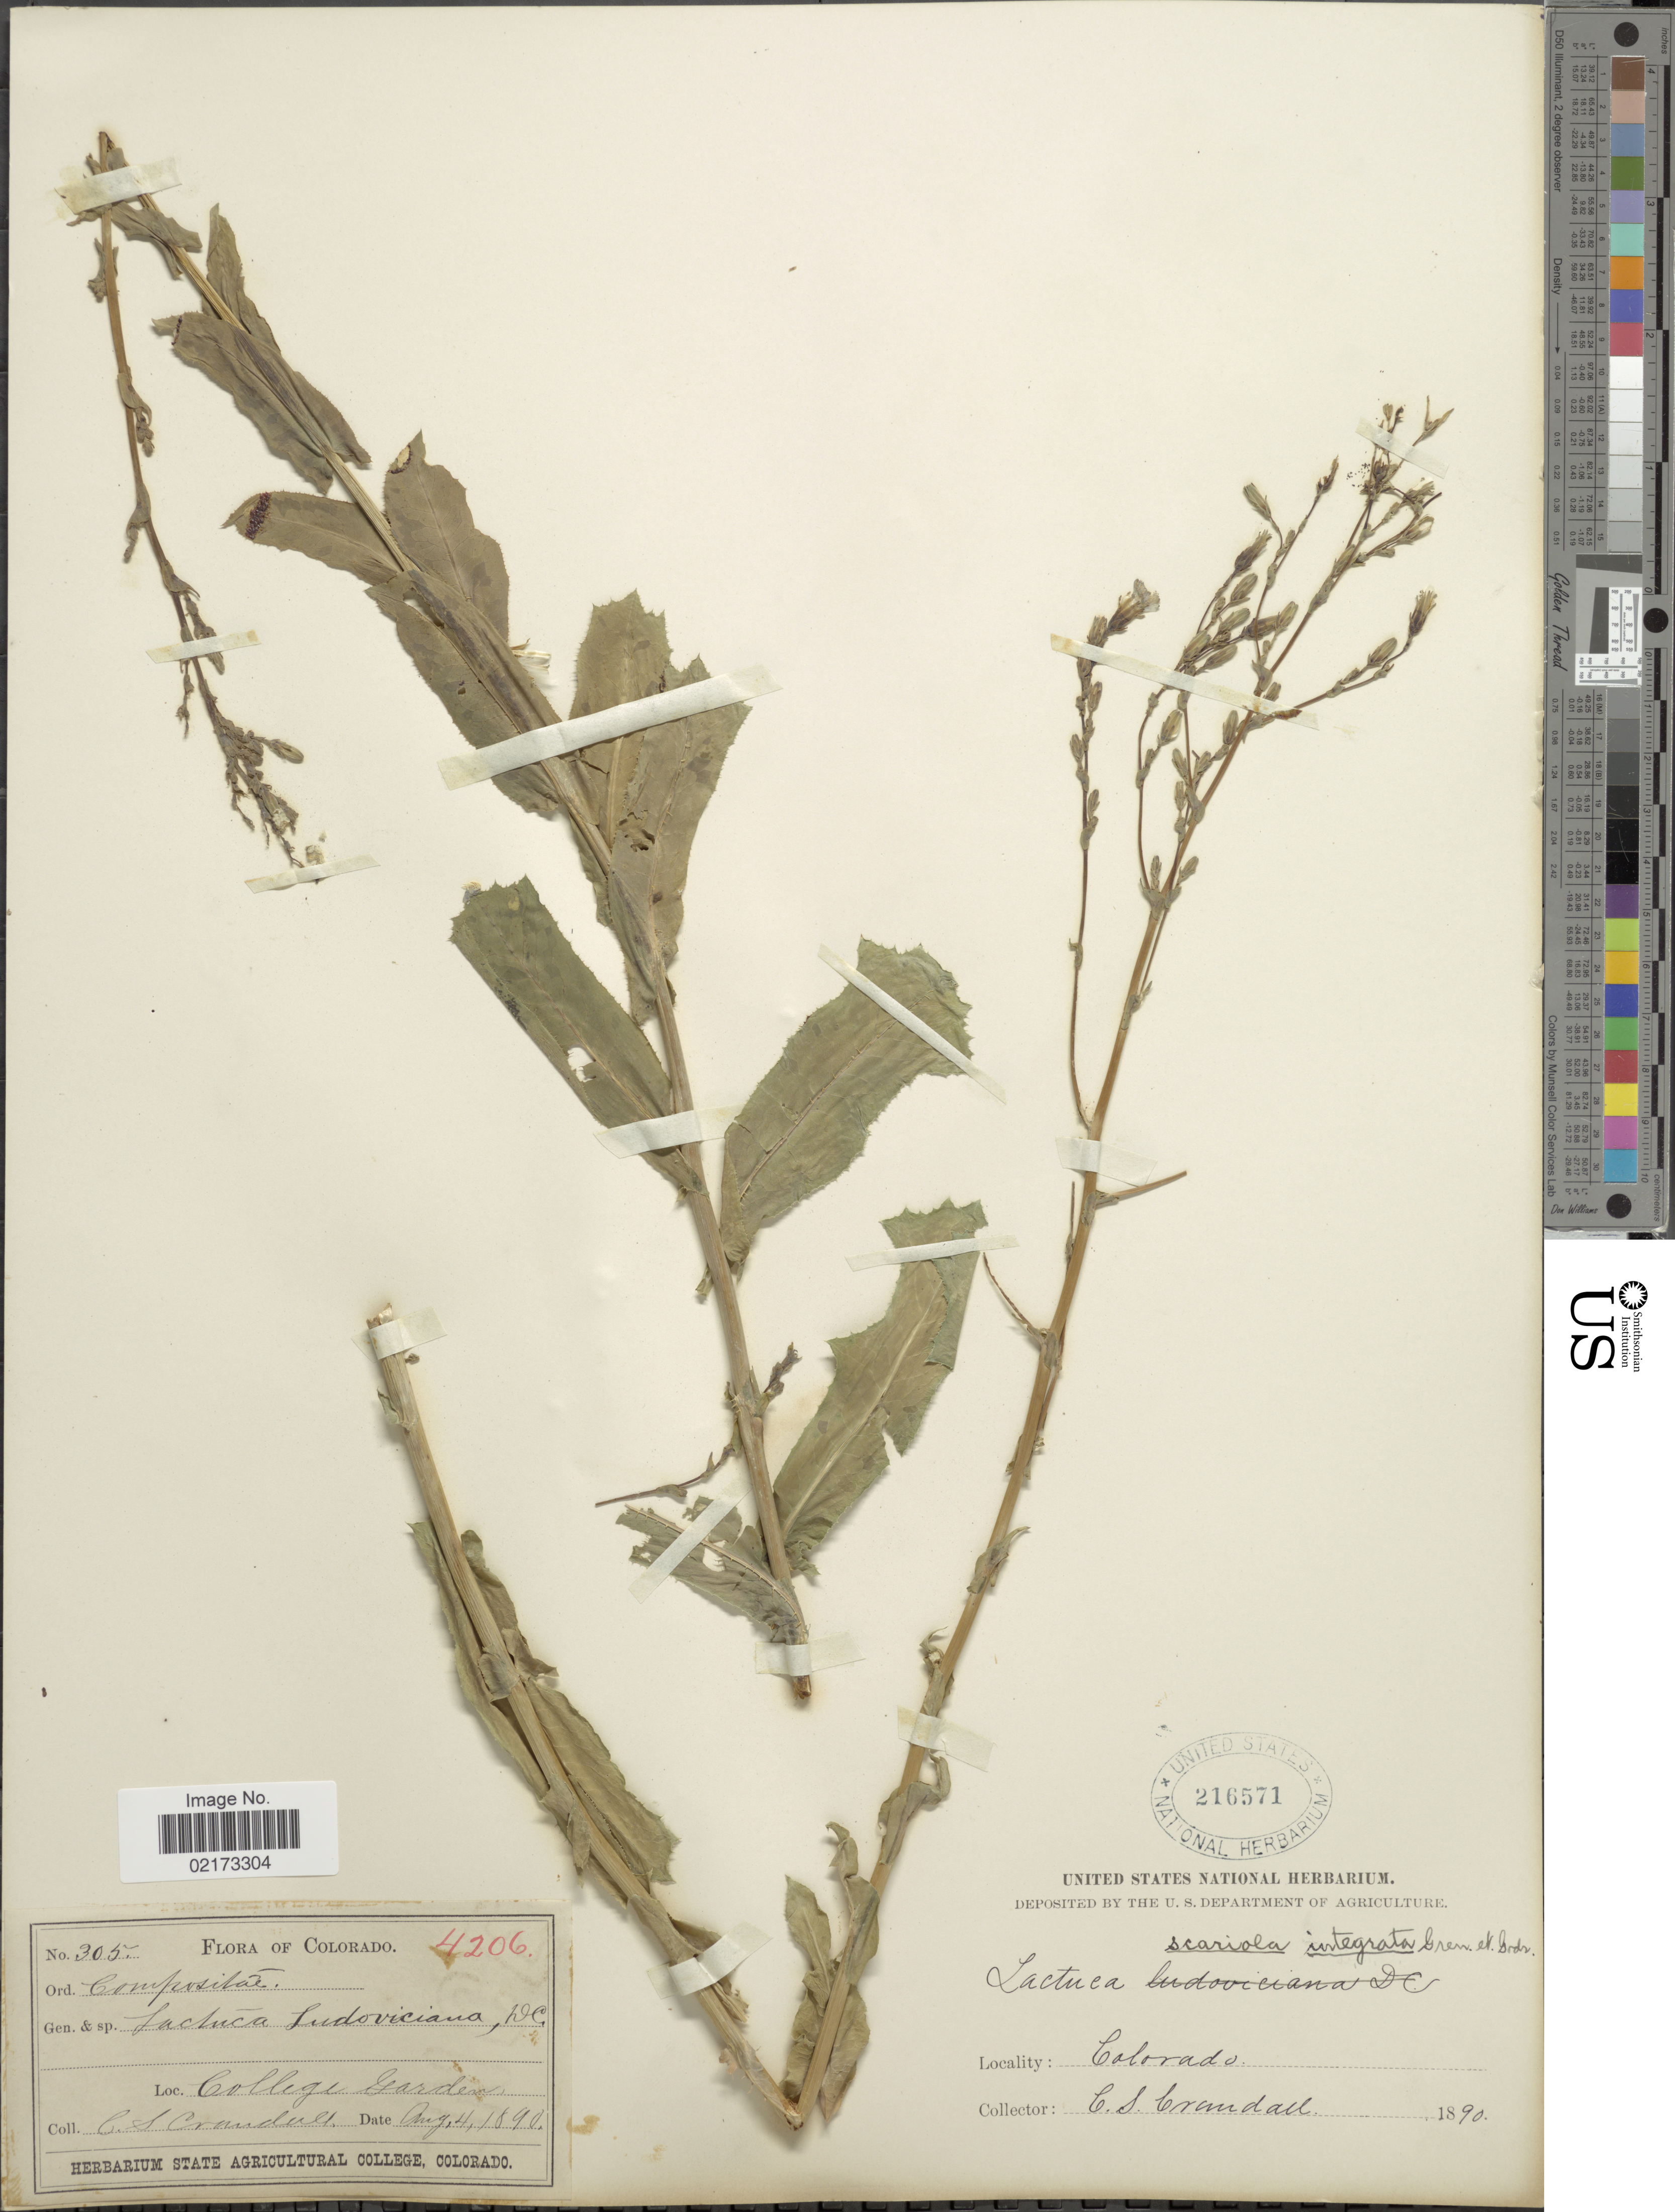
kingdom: Plantae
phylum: Tracheophyta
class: Magnoliopsida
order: Asterales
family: Asteraceae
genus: Lactuca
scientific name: Lactuca serriola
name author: L.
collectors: C. Crandall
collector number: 305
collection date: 1890-08-04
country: United States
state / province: Colorado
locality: College Gardens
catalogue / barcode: US 216571